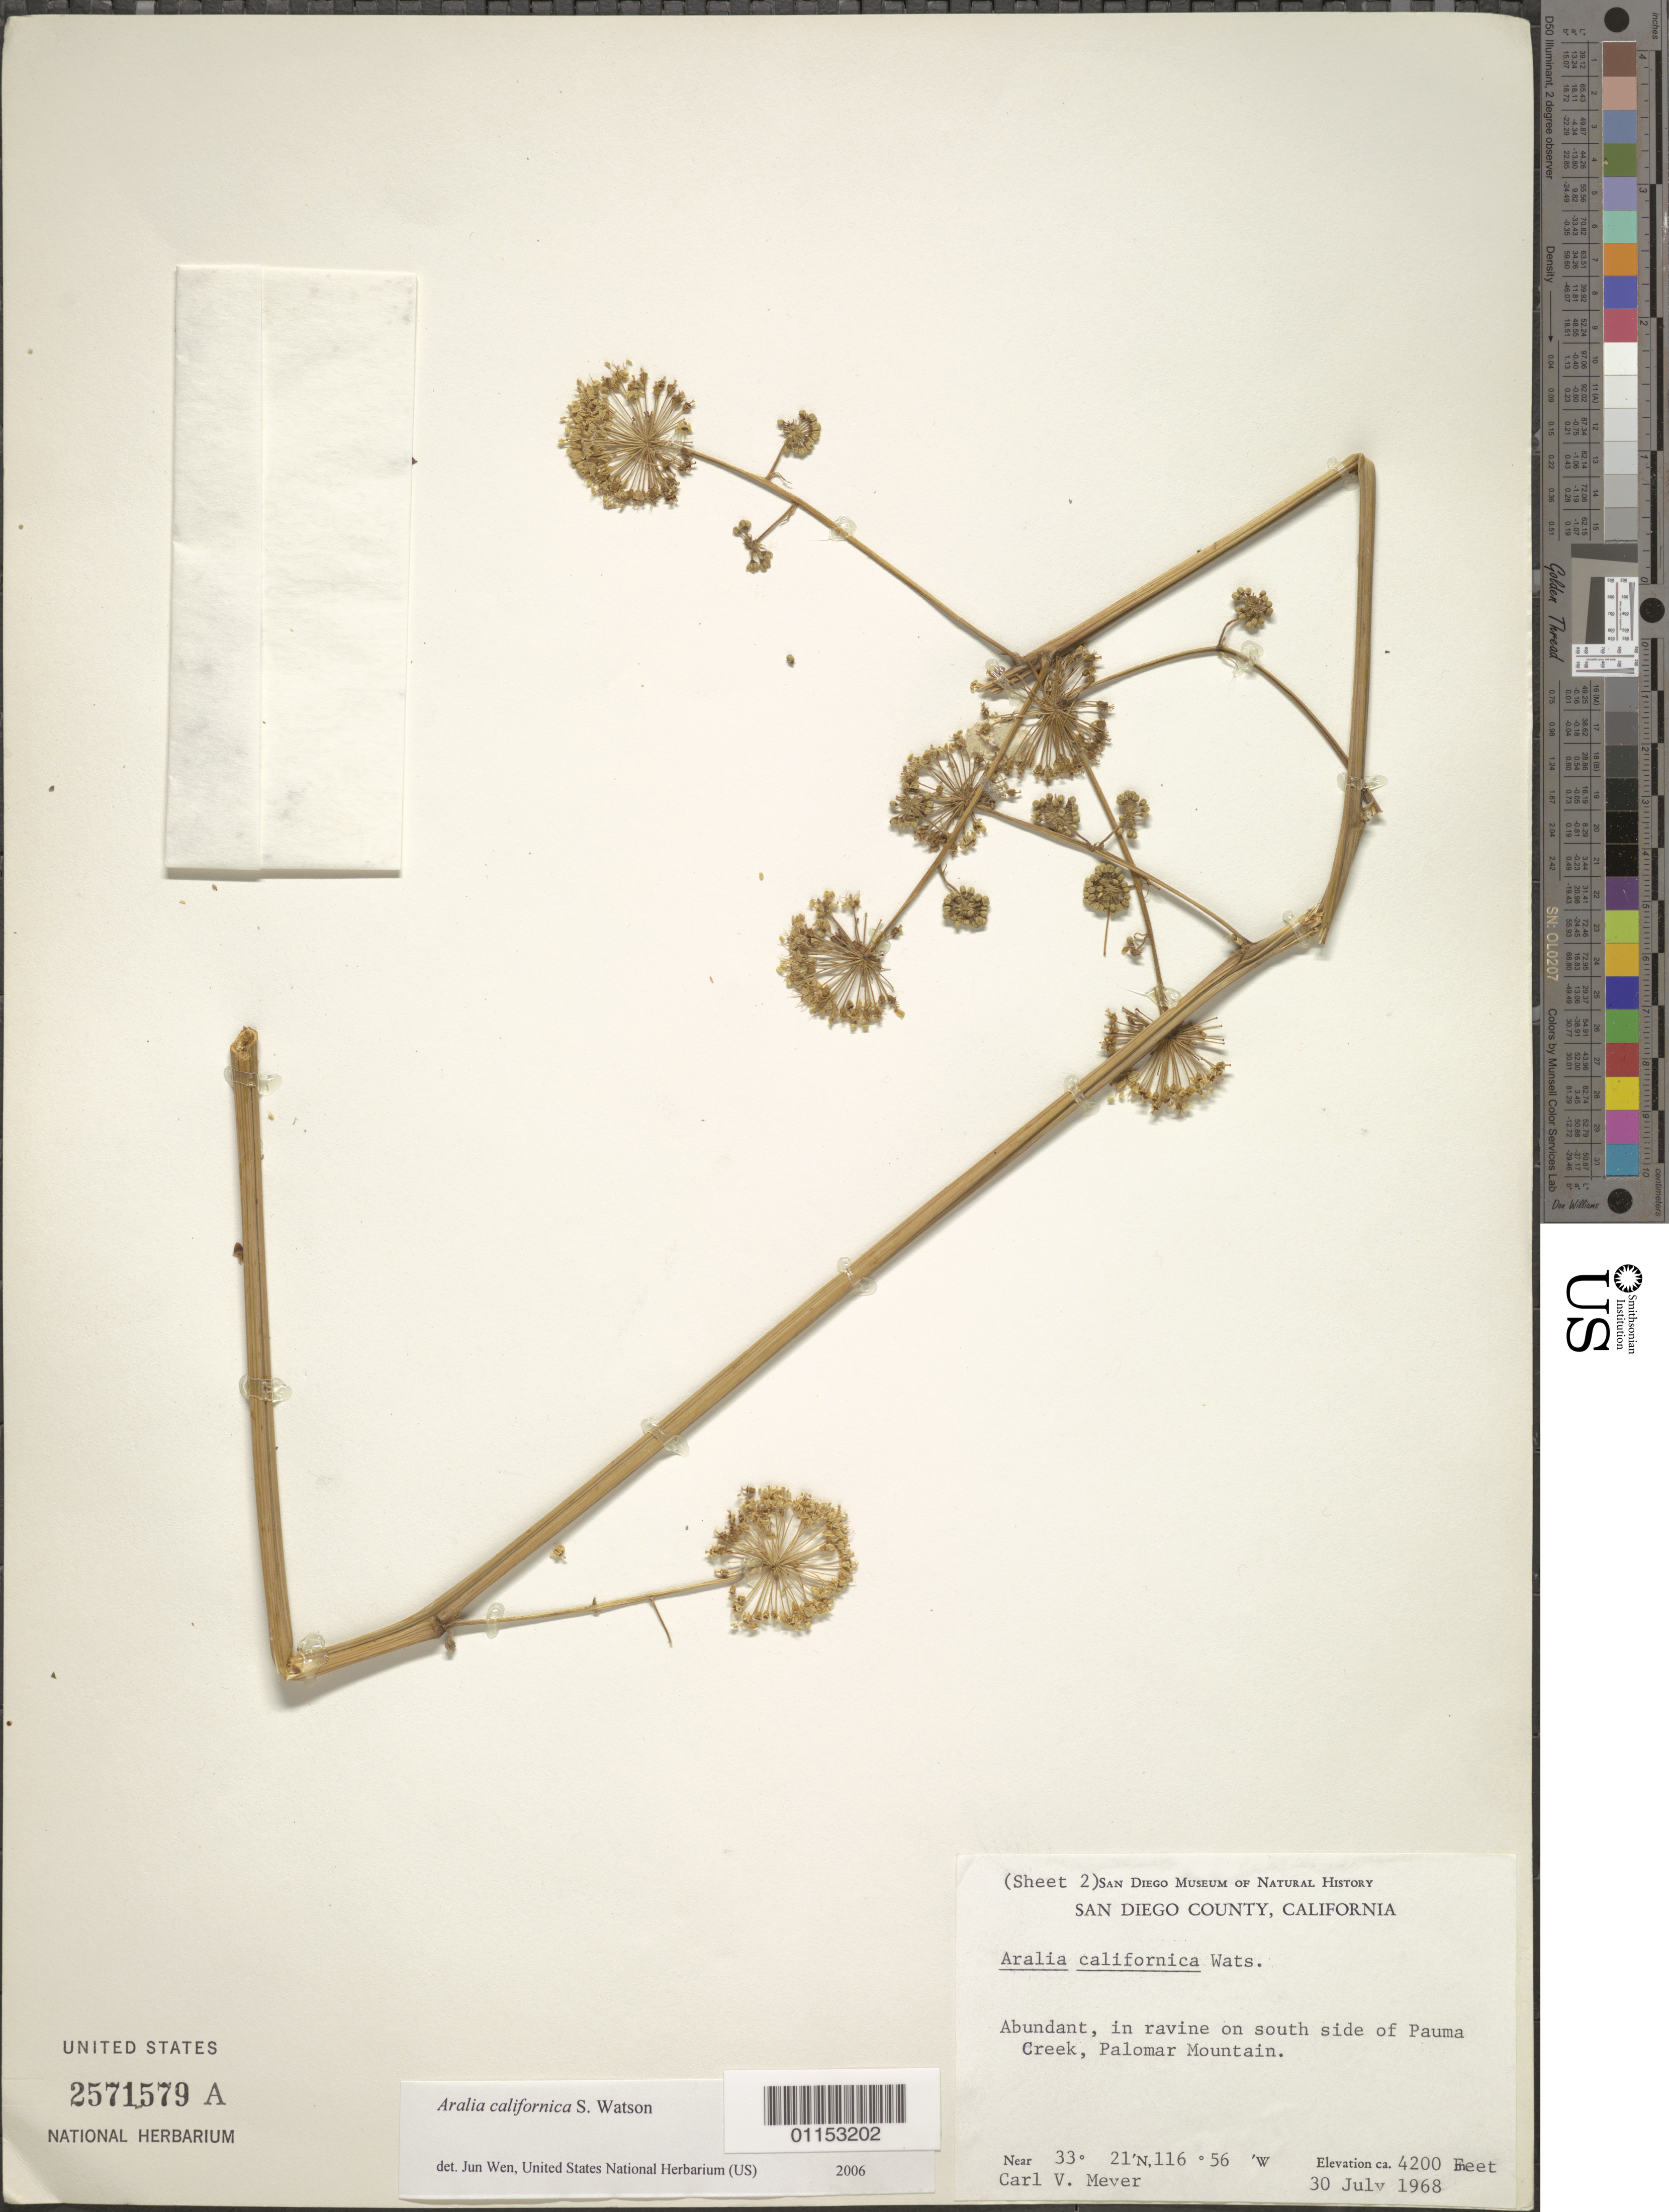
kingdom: Plantae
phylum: Tracheophyta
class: Magnoliopsida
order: Apiales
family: Araliaceae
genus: Aralia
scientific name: Aralia californica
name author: S. Watson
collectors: C. Mever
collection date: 1968-07-30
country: United States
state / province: California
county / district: San Diego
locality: S side of Pauma Creek, Palomar Mt.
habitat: Abundant, in ravine.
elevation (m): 1280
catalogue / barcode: US 2571579